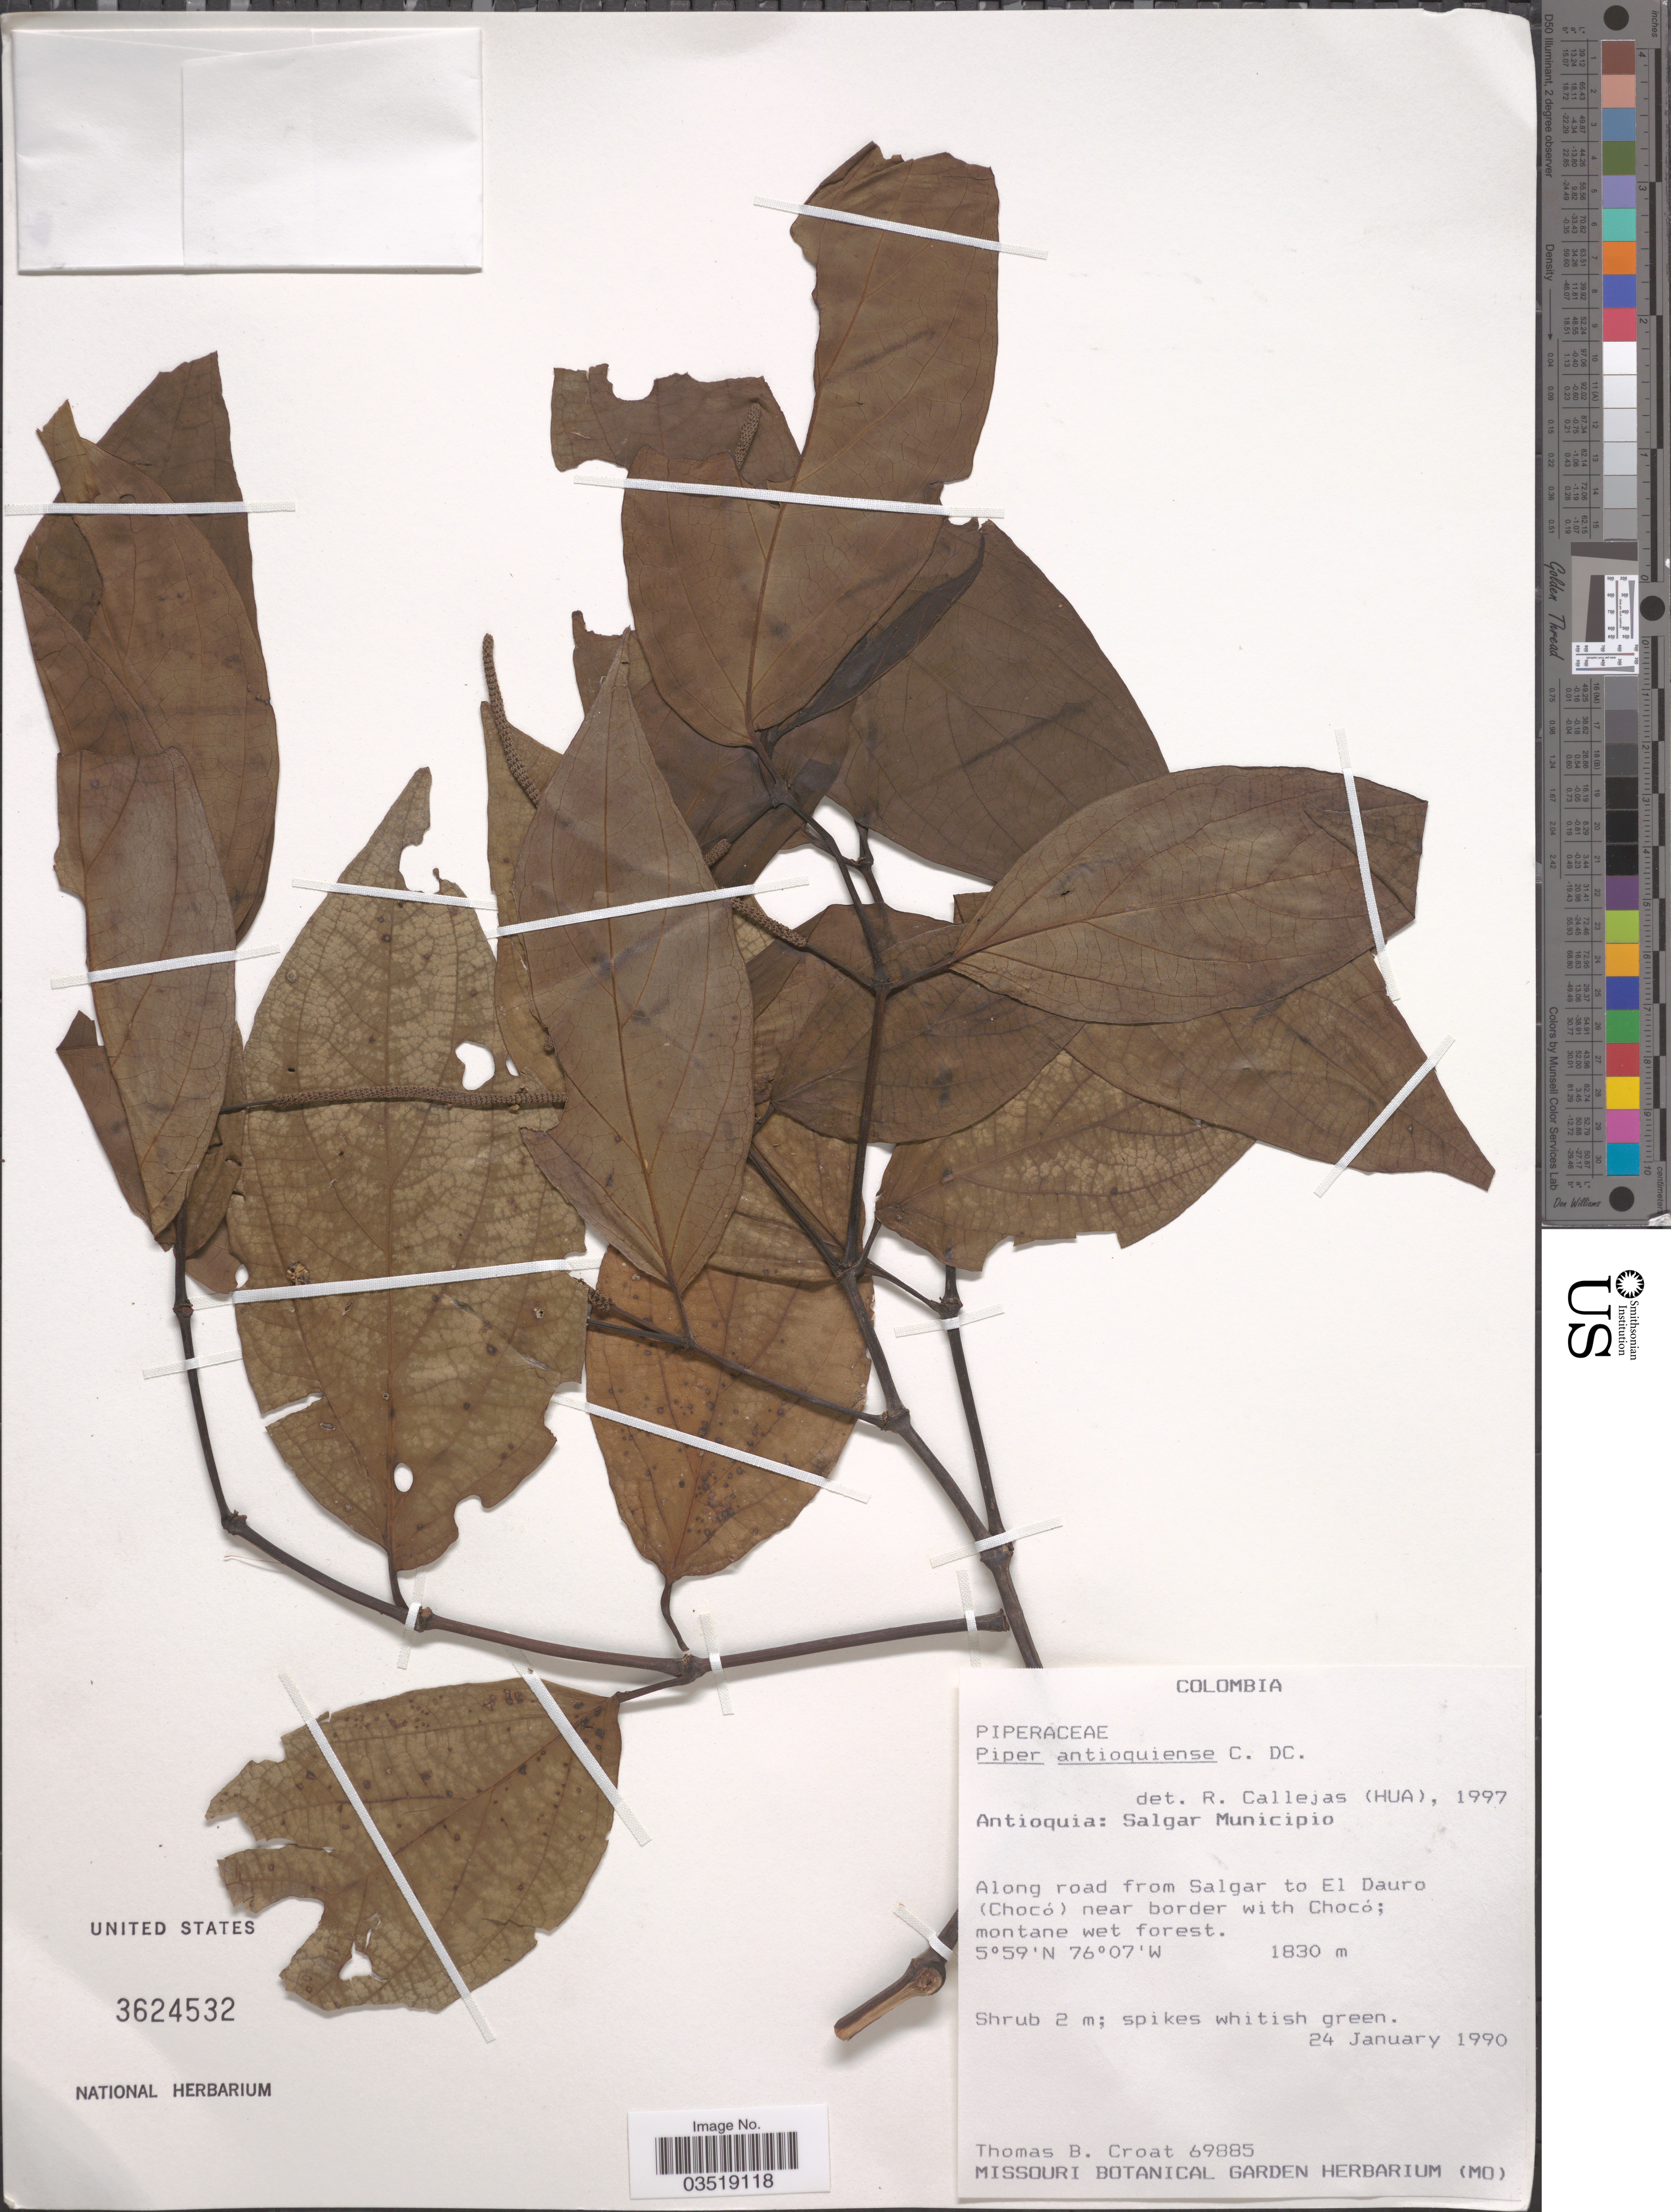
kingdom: Plantae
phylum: Tracheophyta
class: Magnoliopsida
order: Piperales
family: Piperaceae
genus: Piper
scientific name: Piper antioquiense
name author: C. DC.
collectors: T. B. Croat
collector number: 69885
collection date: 1990-01-24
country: Colombia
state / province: Antioquia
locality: Salgar Municipio. Along road from Salgar to El Dauro (Chocó) near border with Chocó.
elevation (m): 1830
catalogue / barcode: US 3624532